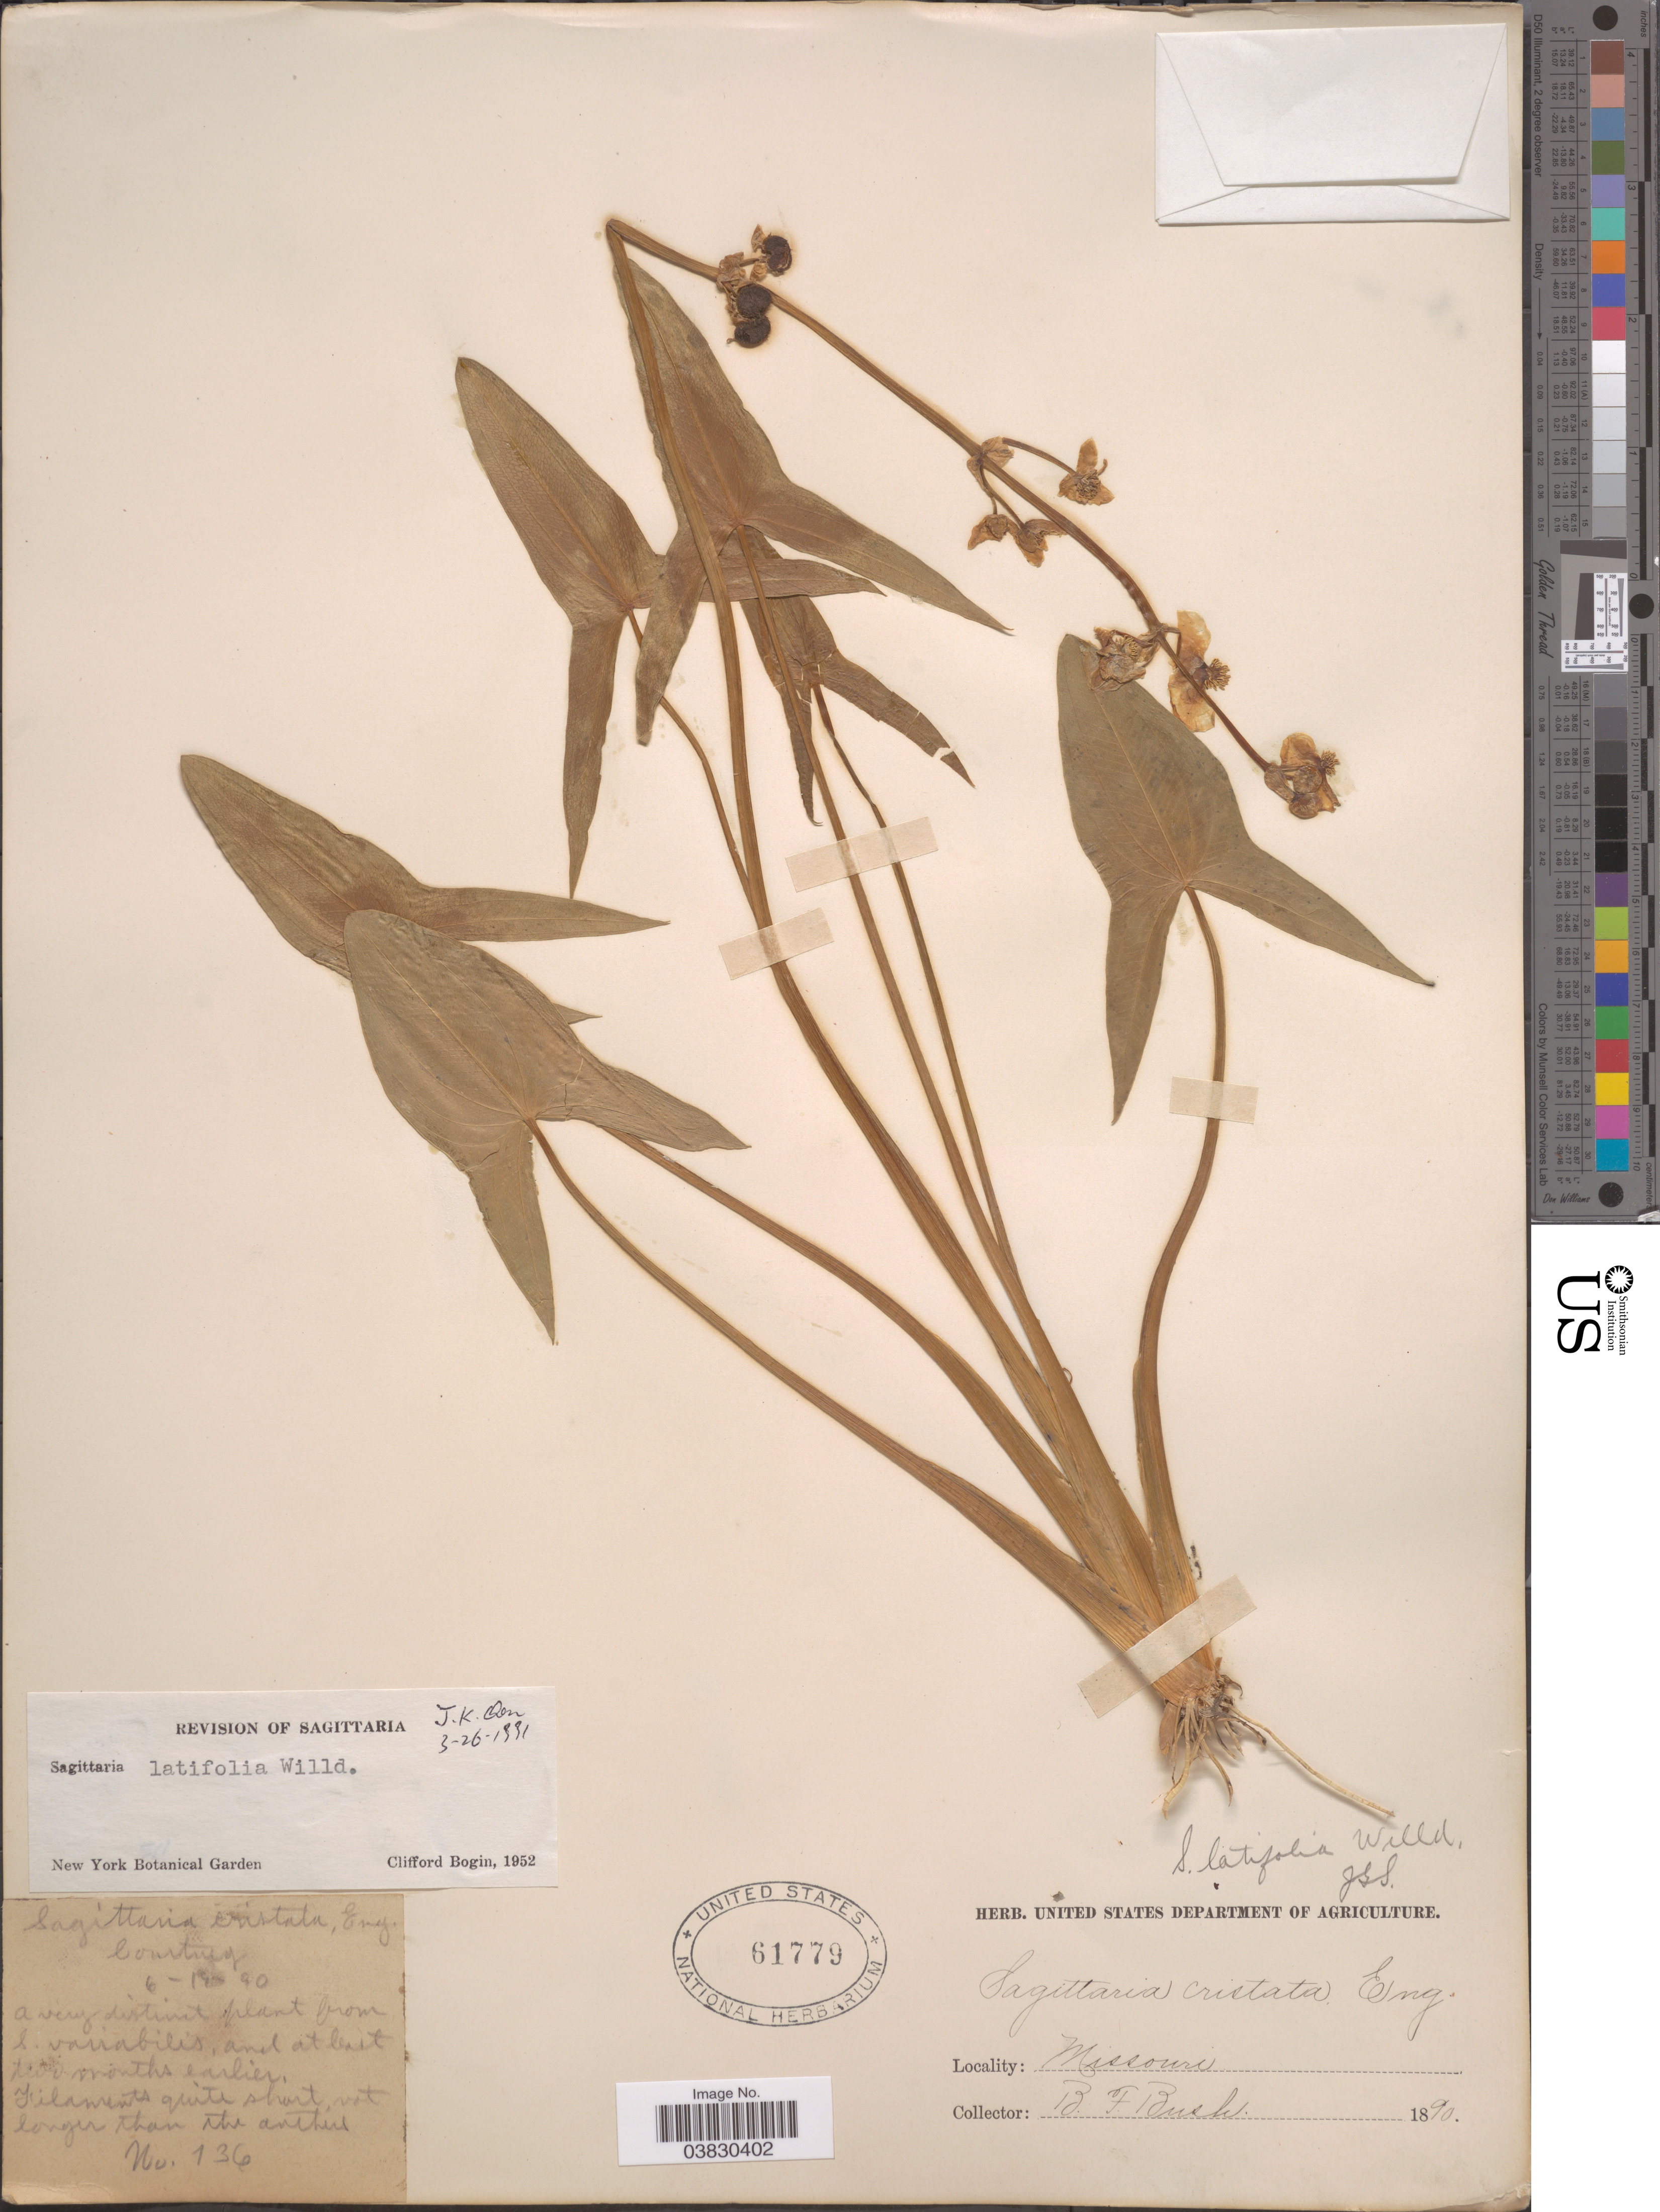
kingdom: Plantae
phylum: Tracheophyta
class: Liliopsida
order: Alismatales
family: Alismataceae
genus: Sagittaria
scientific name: Sagittaria variabilis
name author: Englem. ex A. Gray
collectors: B. F. Bush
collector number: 136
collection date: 1890-06-19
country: United States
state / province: Missouri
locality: Courtney.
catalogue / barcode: US 61779